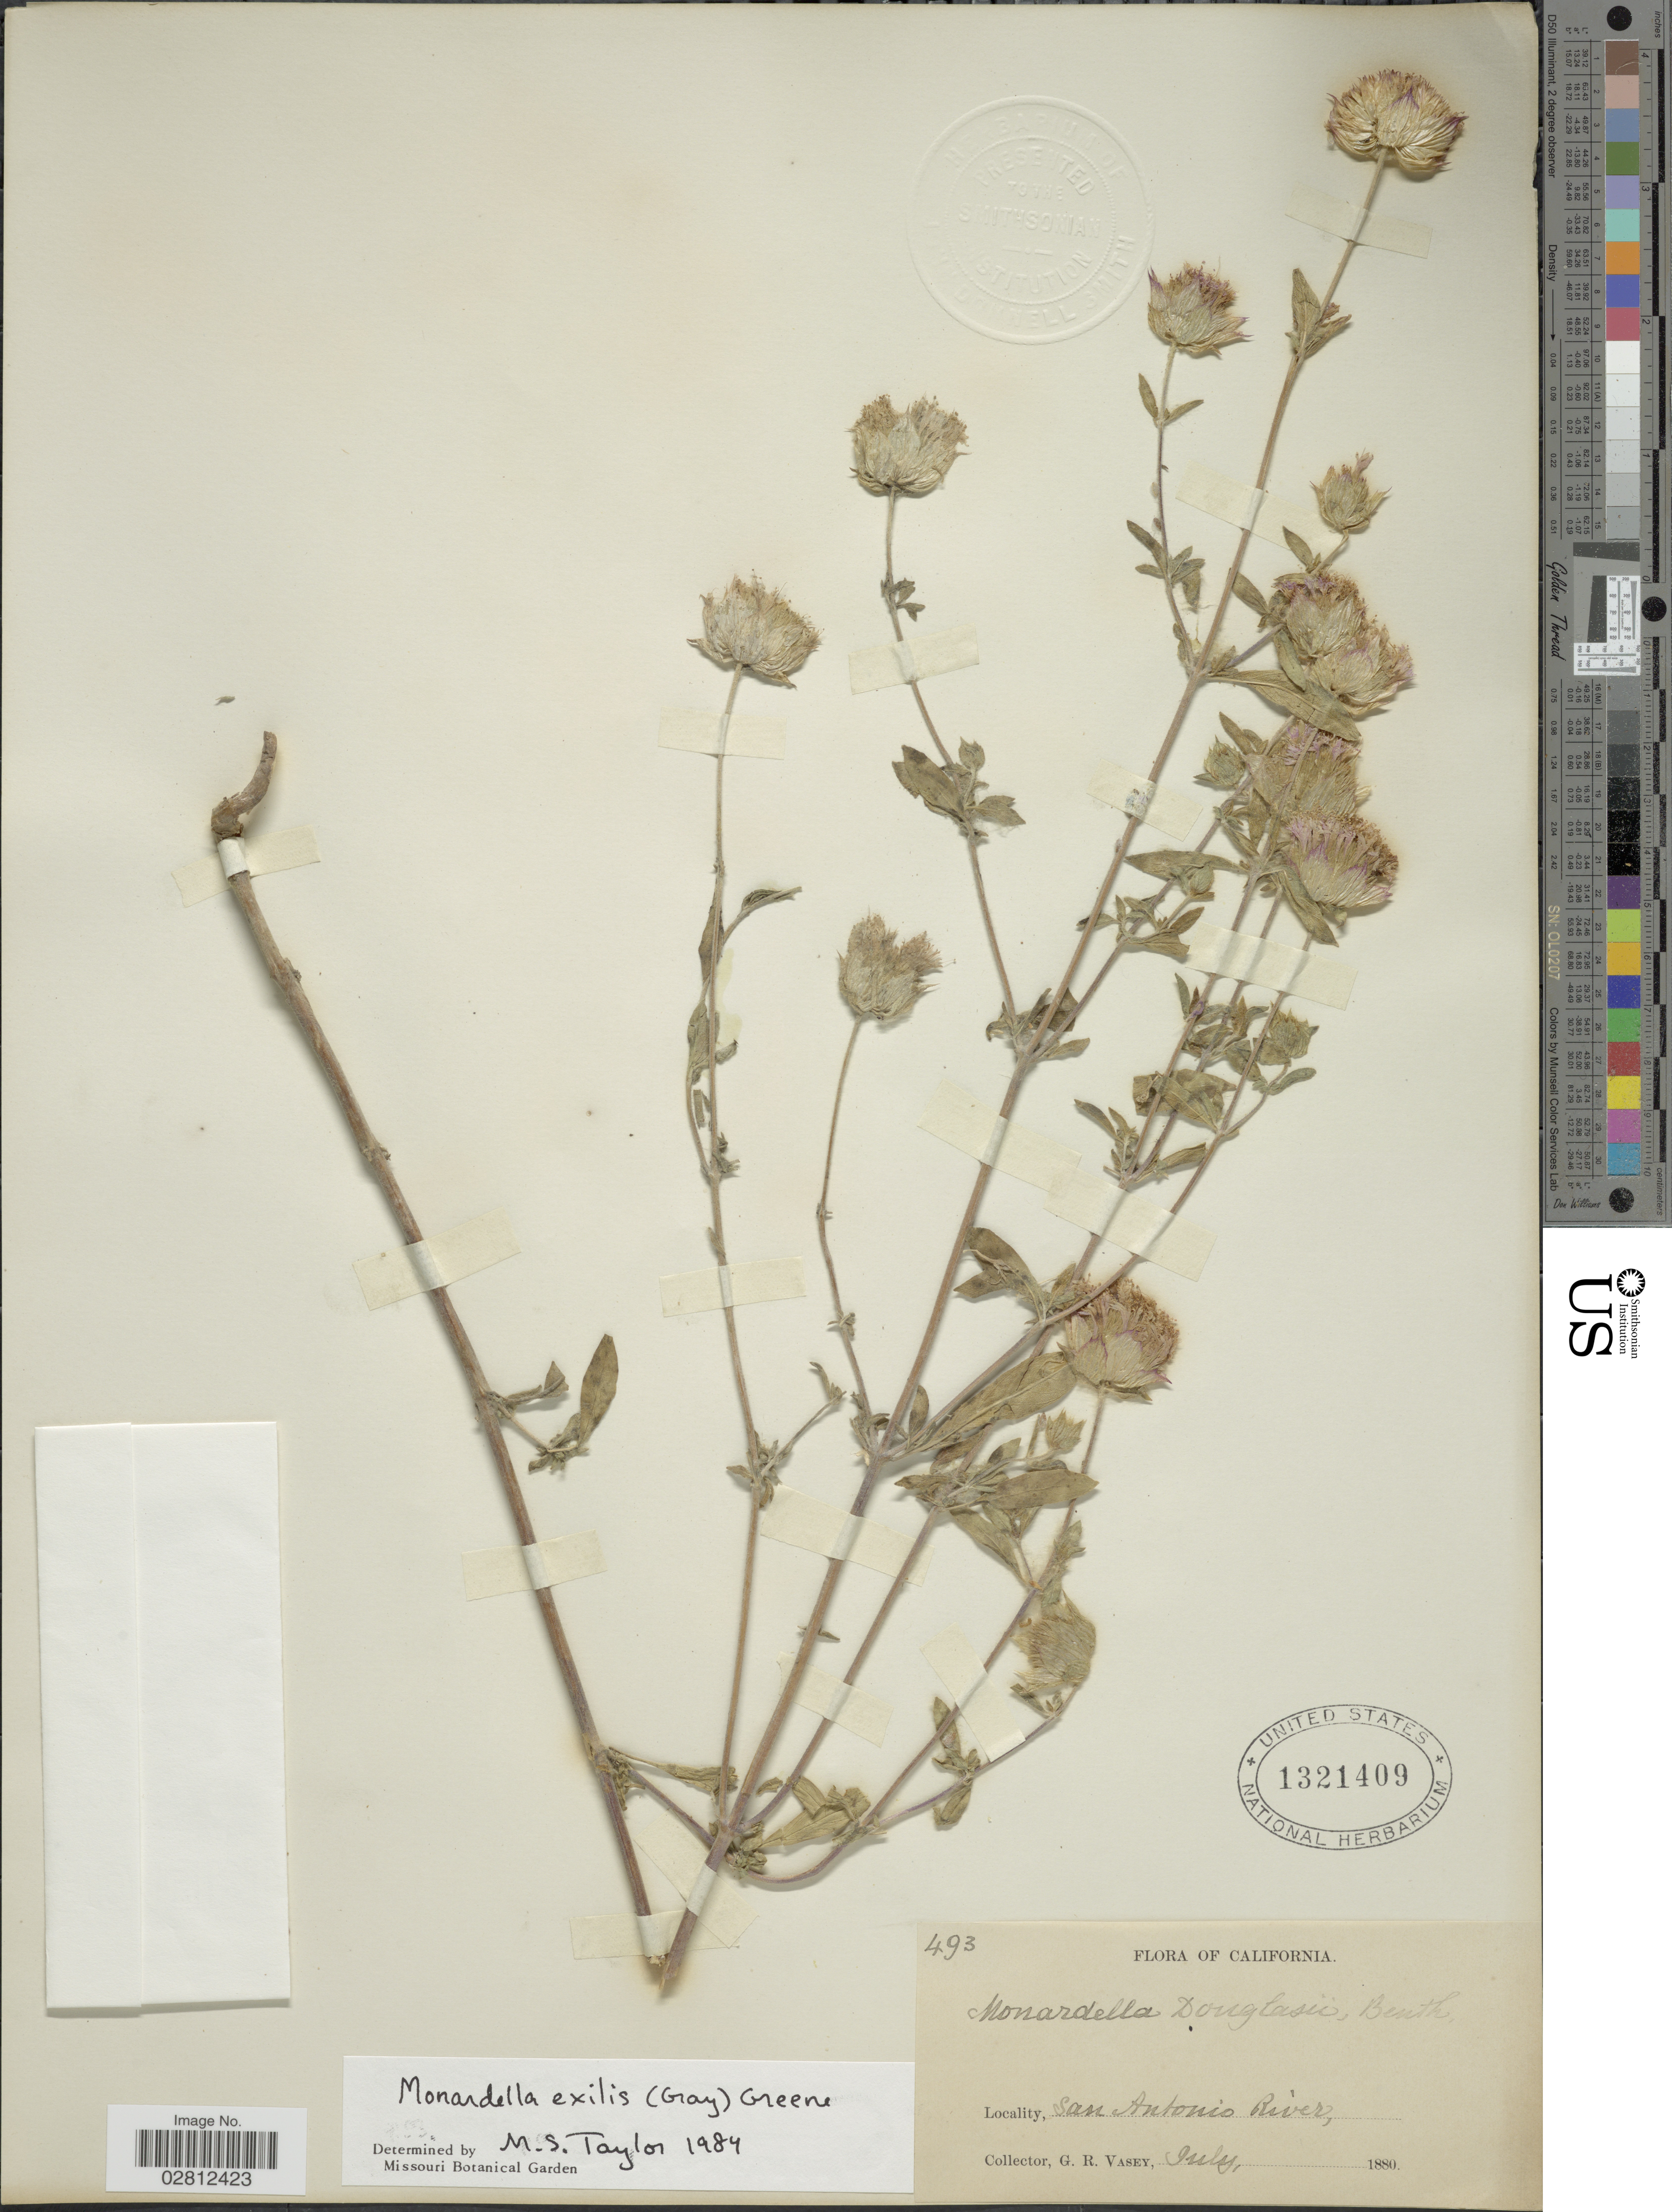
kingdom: Plantae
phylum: Tracheophyta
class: Magnoliopsida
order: Lamiales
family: Lamiaceae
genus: Monardella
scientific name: Monardella exilis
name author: (A. Gray) Greene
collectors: G. R. Vasey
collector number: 493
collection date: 1880-07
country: United States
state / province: California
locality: San Antonio River.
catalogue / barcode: US 1321409